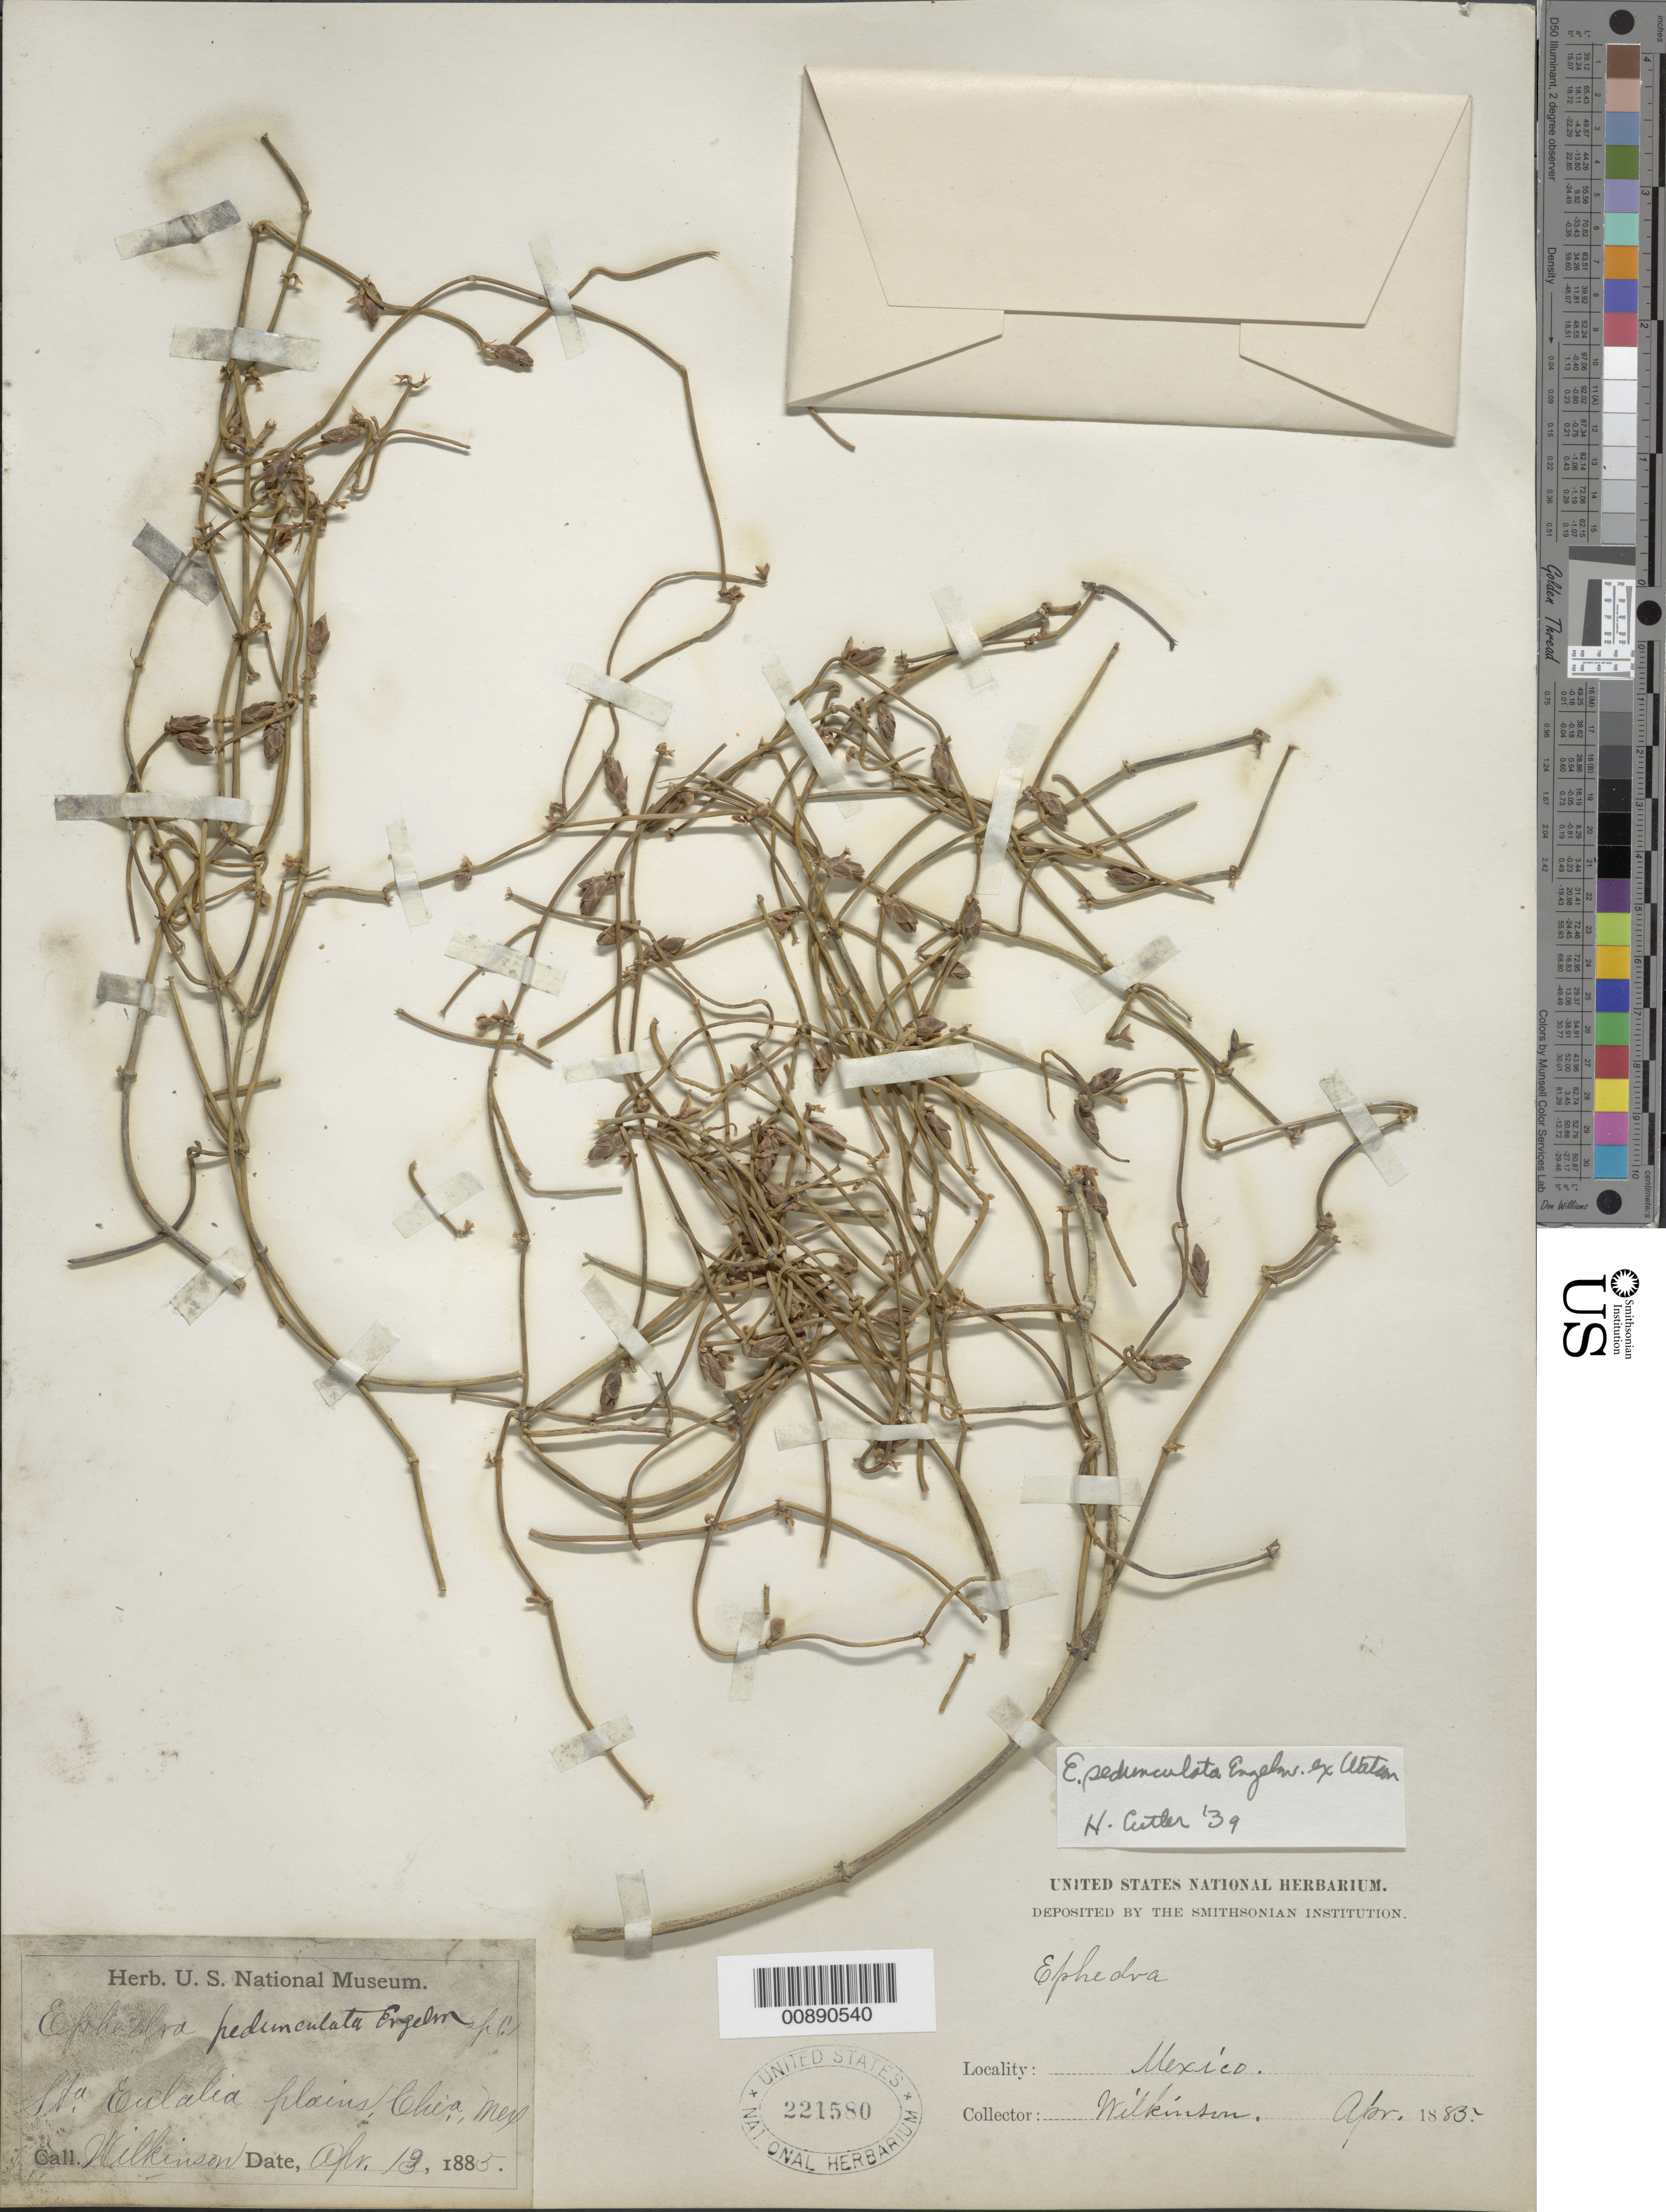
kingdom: Plantae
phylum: Tracheophyta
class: Gnetopsida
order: Ephedrales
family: Ephedraceae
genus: Ephedra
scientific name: Ephedra pedunculata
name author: Engelm. ex S. Watson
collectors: E. Wilkinson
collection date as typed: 13 Apr 1885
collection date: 1885-04-13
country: Mexico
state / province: Chihuahua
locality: Sta. Eulalia plains, Chihuahua.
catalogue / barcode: US 221580